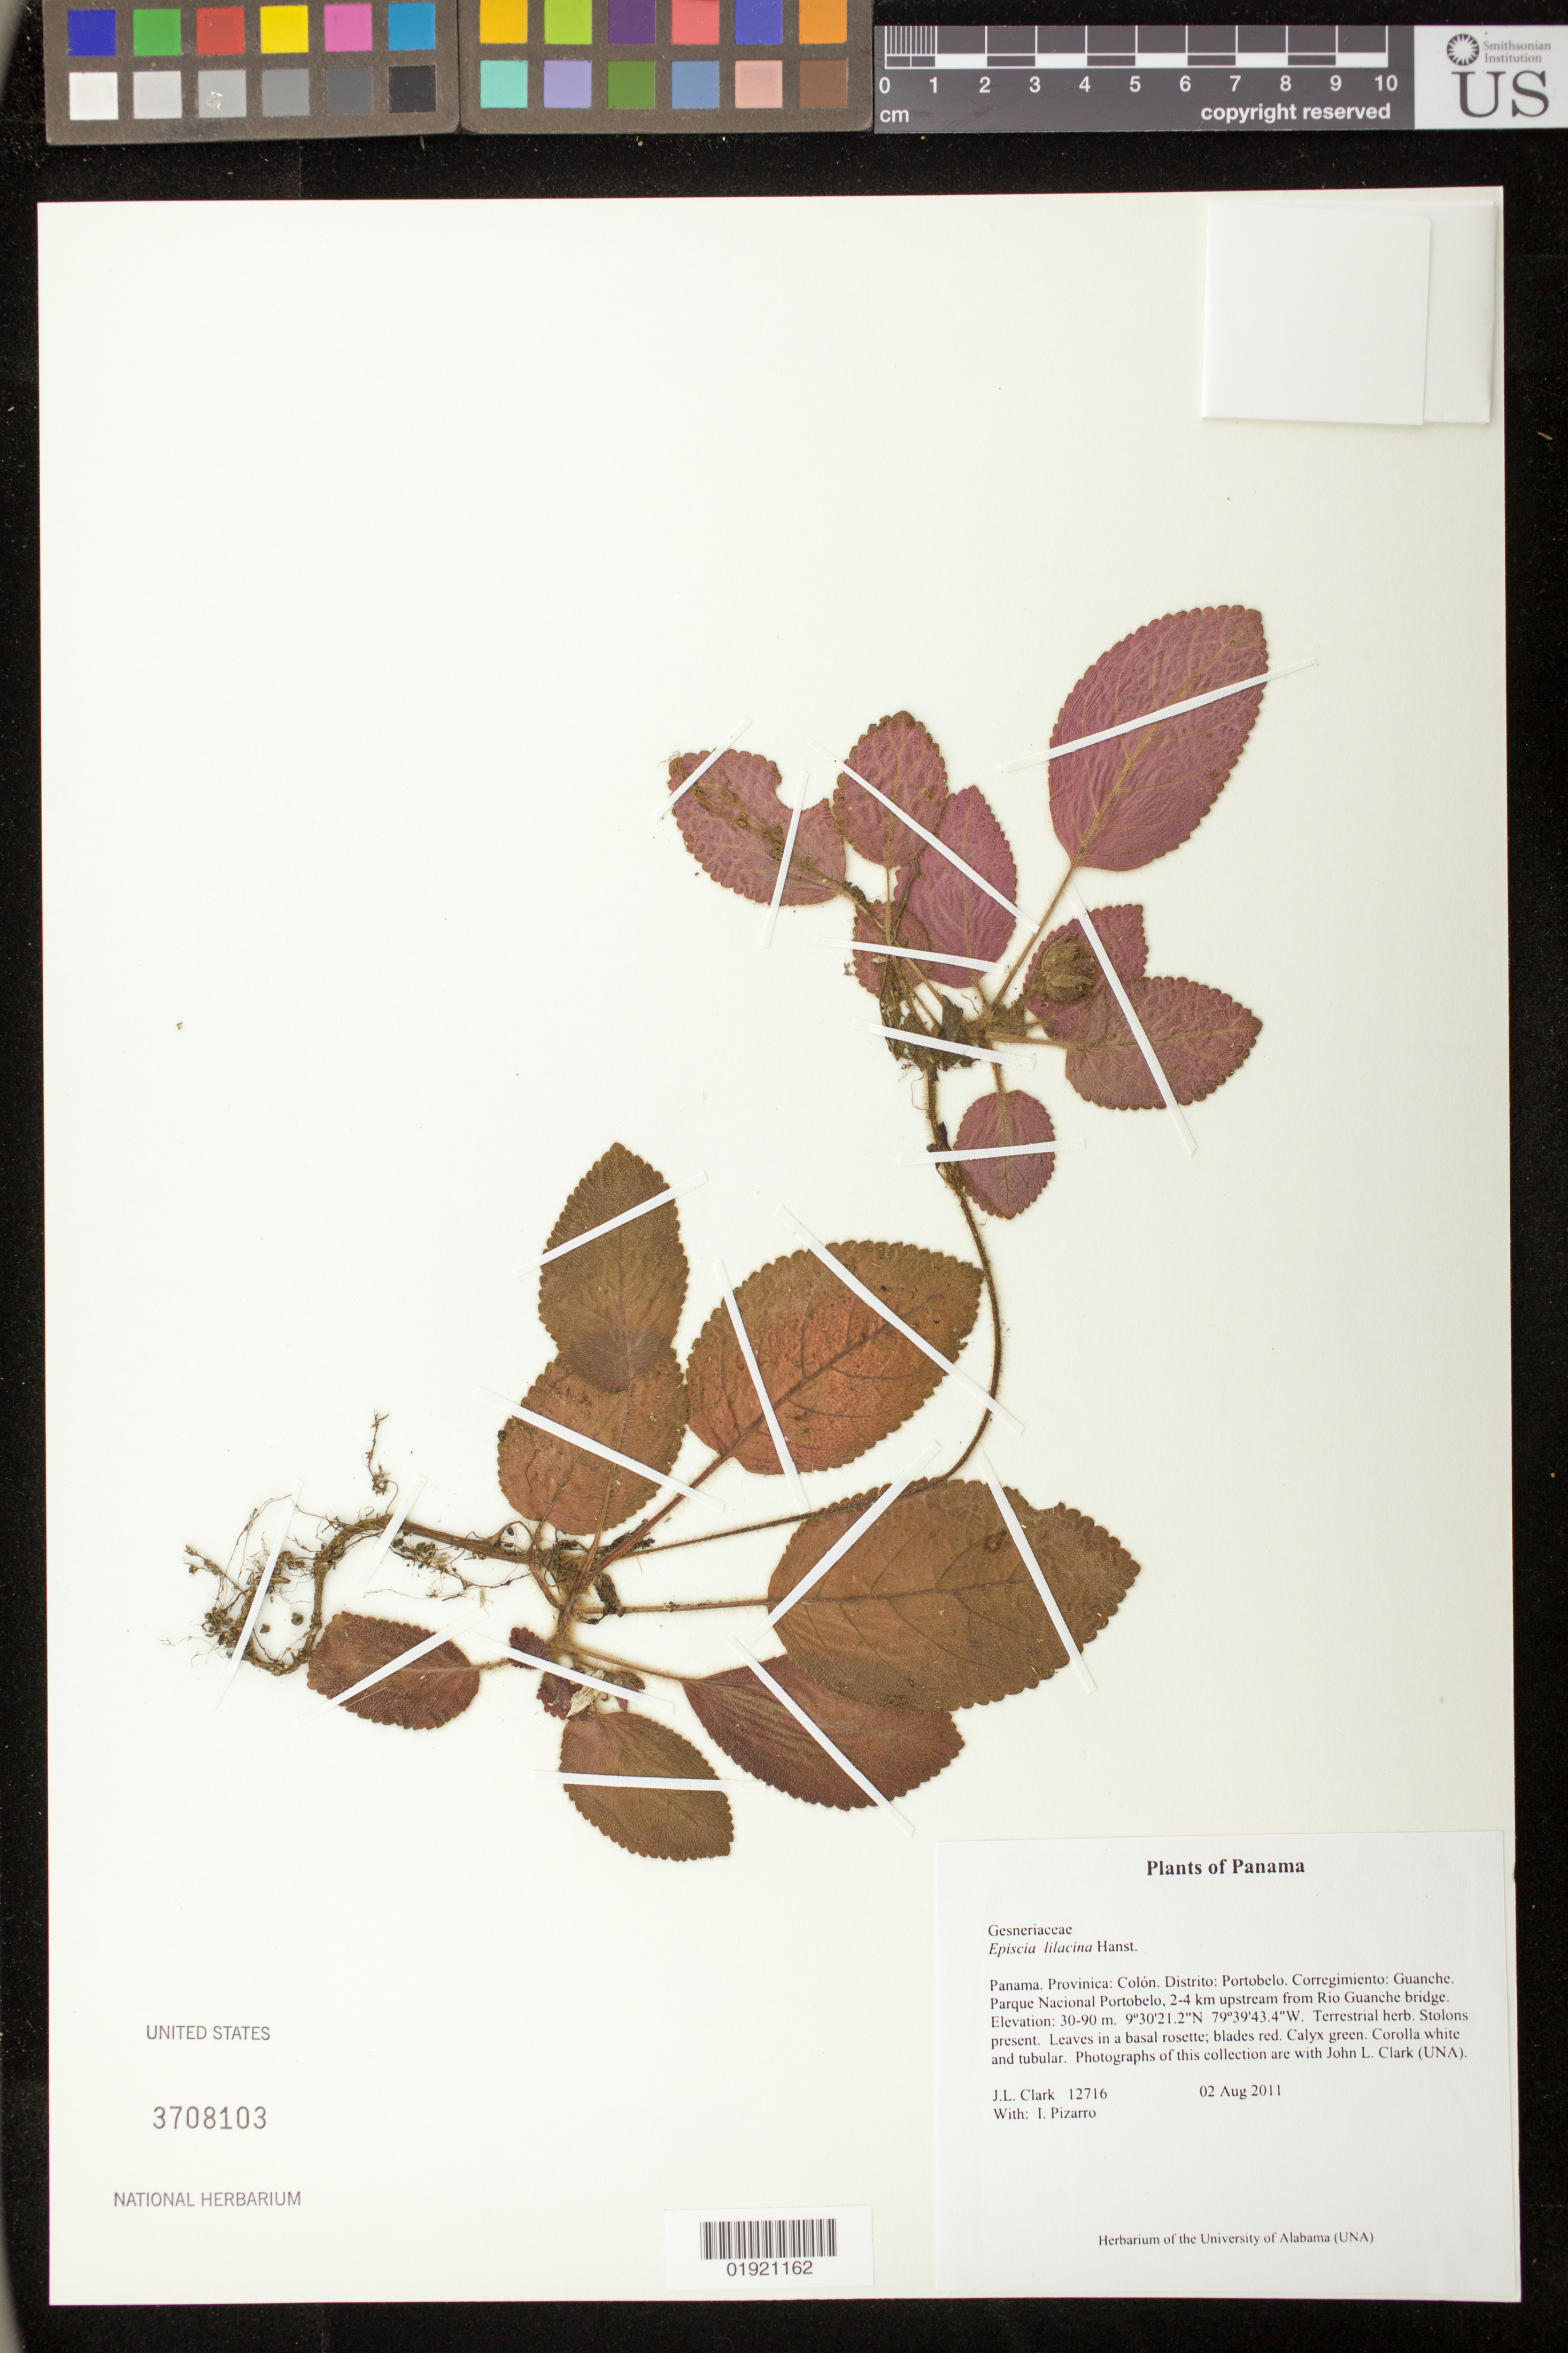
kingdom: Plantae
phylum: Tracheophyta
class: Magnoliopsida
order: Lamiales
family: Gesneriaceae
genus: Episcia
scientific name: Episcia lilacina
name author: Hanst.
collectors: J. L. Clark & I. Pizarro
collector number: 12716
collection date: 2011-08-02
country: Panama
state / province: Colón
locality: Distrito: Portobelo. Corregimiento: Guanche. Parque Nacional Portobelo, 2-4 km upstream from Rio Guanche bridge.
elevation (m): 30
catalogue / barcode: US 3708103